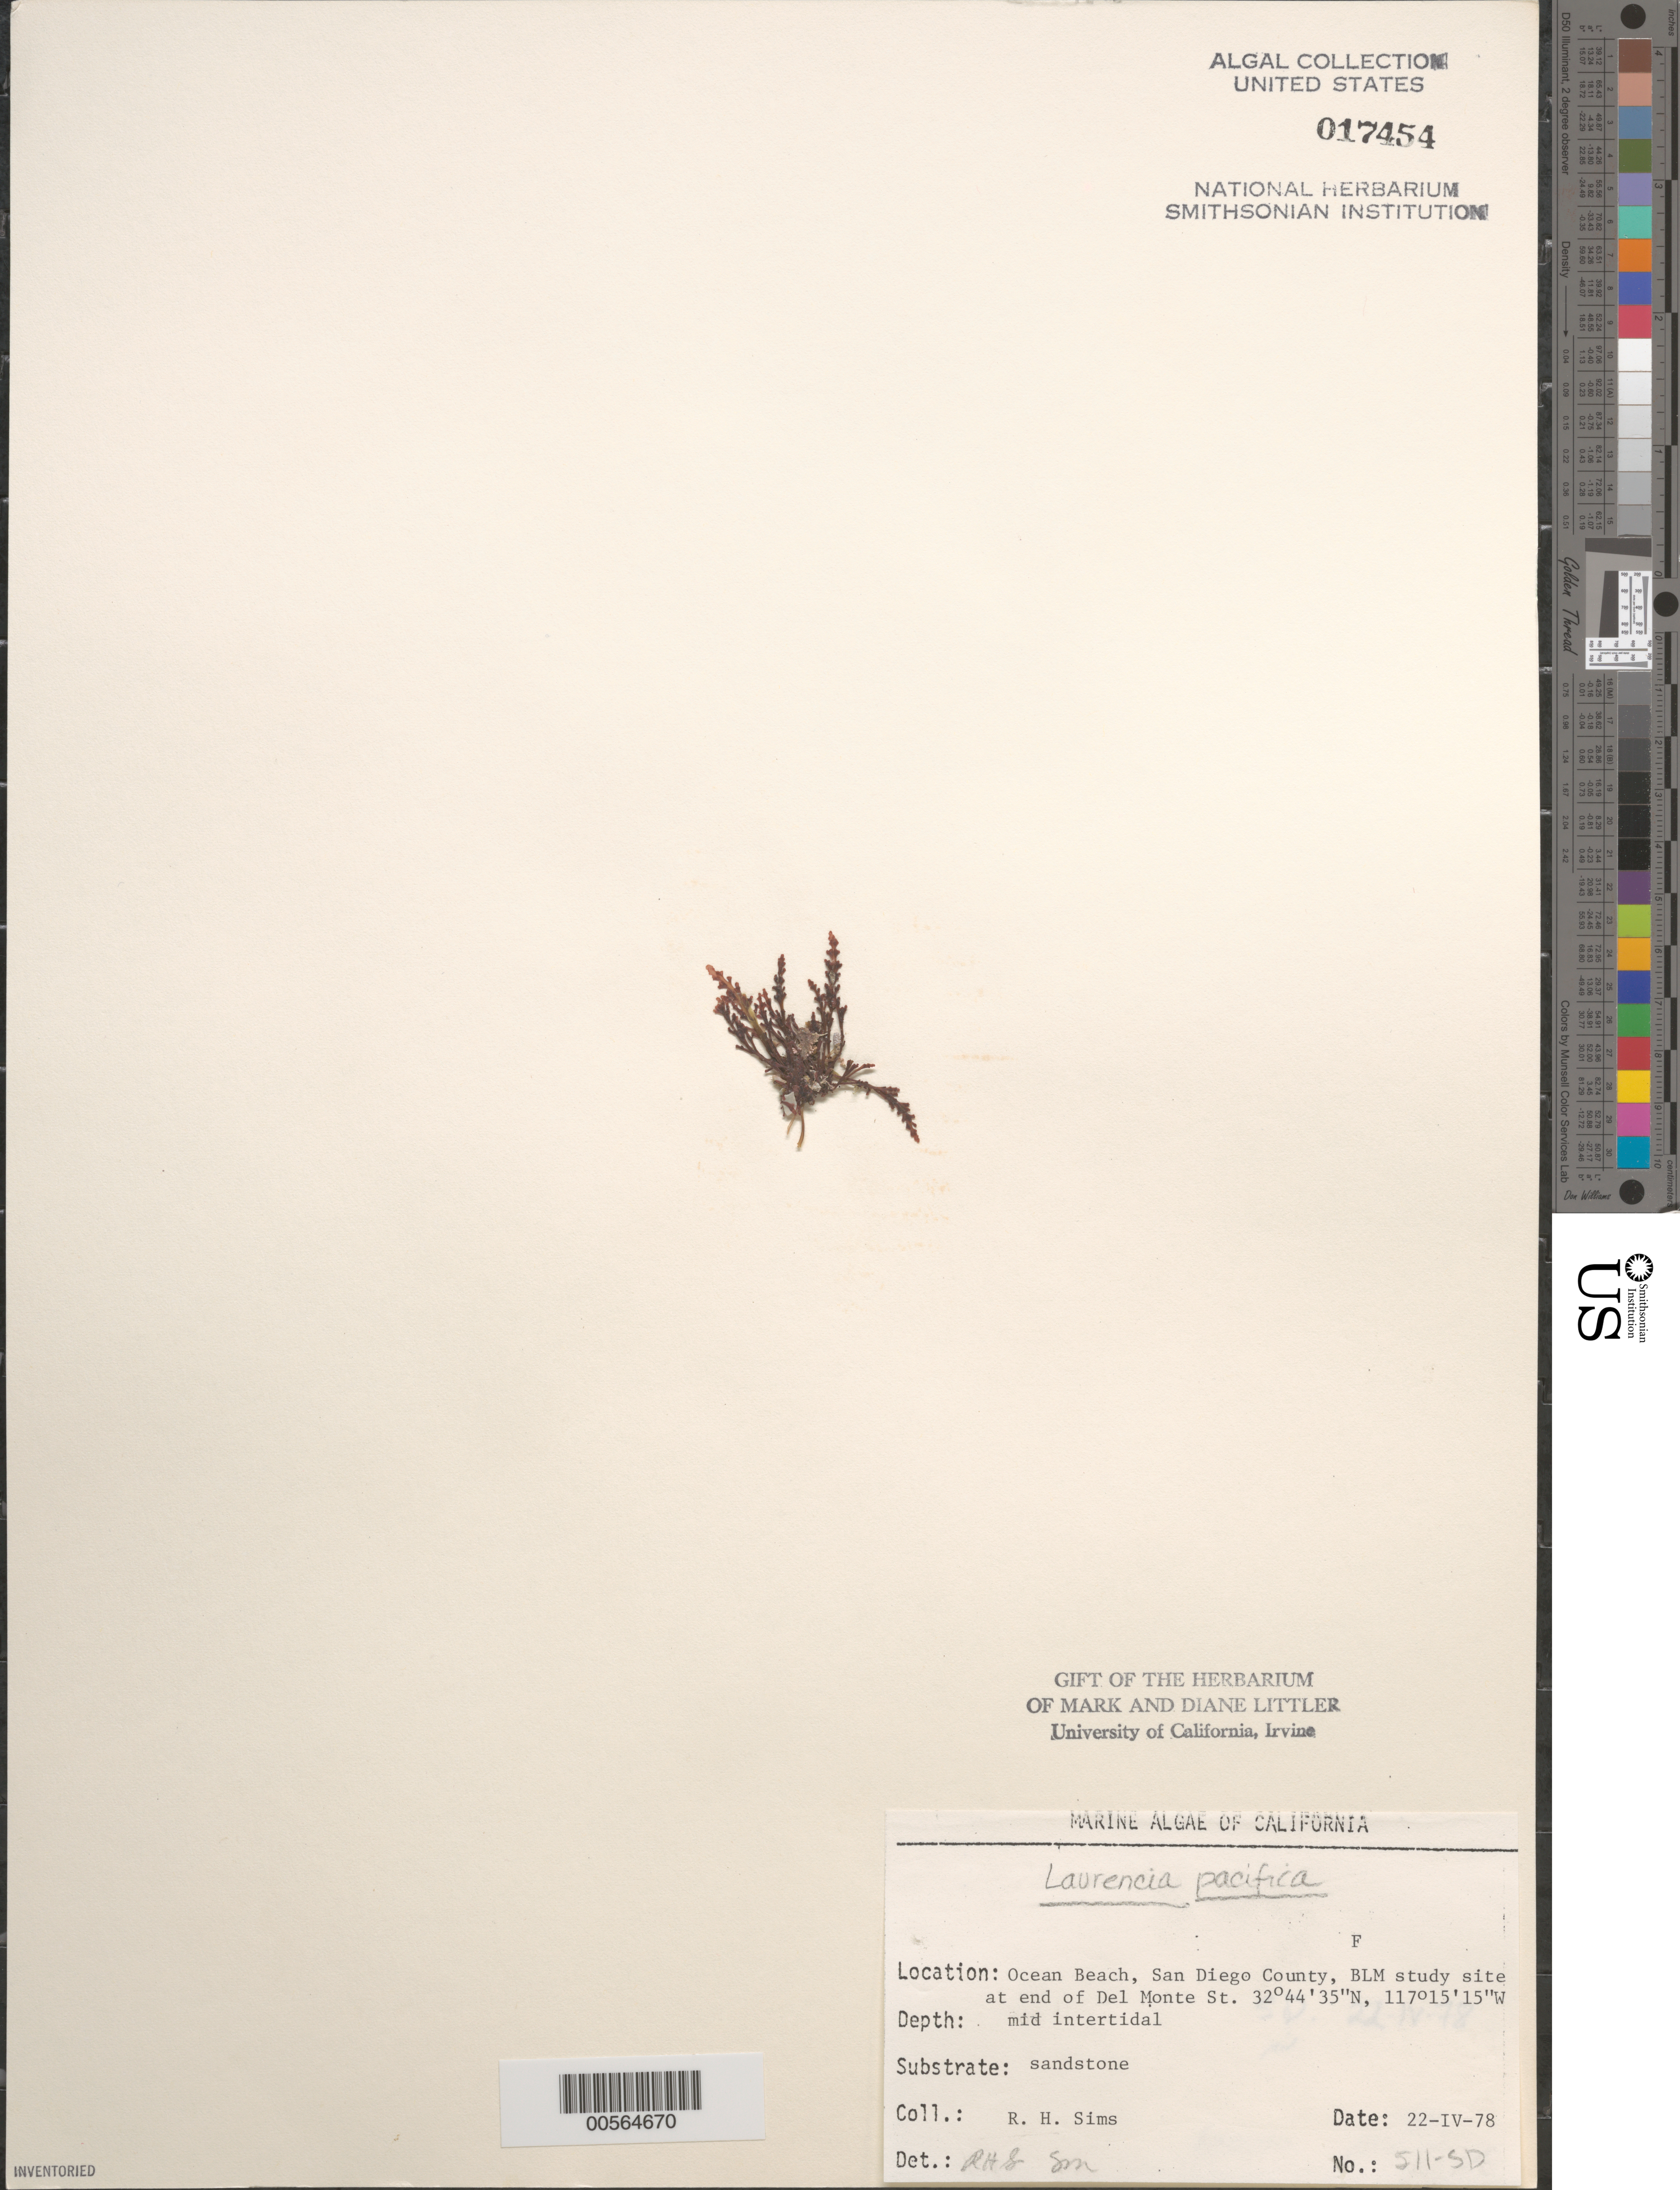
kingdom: Plantae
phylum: Rhodophyta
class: Florideophyceae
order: Ceramiales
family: Rhodomelaceae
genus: Laurencia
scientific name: Laurencia pacifica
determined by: Sims, Robert H.; Murray, S. N.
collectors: R. H. Sims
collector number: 511-sd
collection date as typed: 22 Apr 1978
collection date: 1978-04-22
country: United States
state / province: California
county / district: San Diego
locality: Ocean Beach, end of Del Monte Street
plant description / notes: BLM-SOCALBIGHT Rocky Intertidal Survey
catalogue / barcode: US 17454